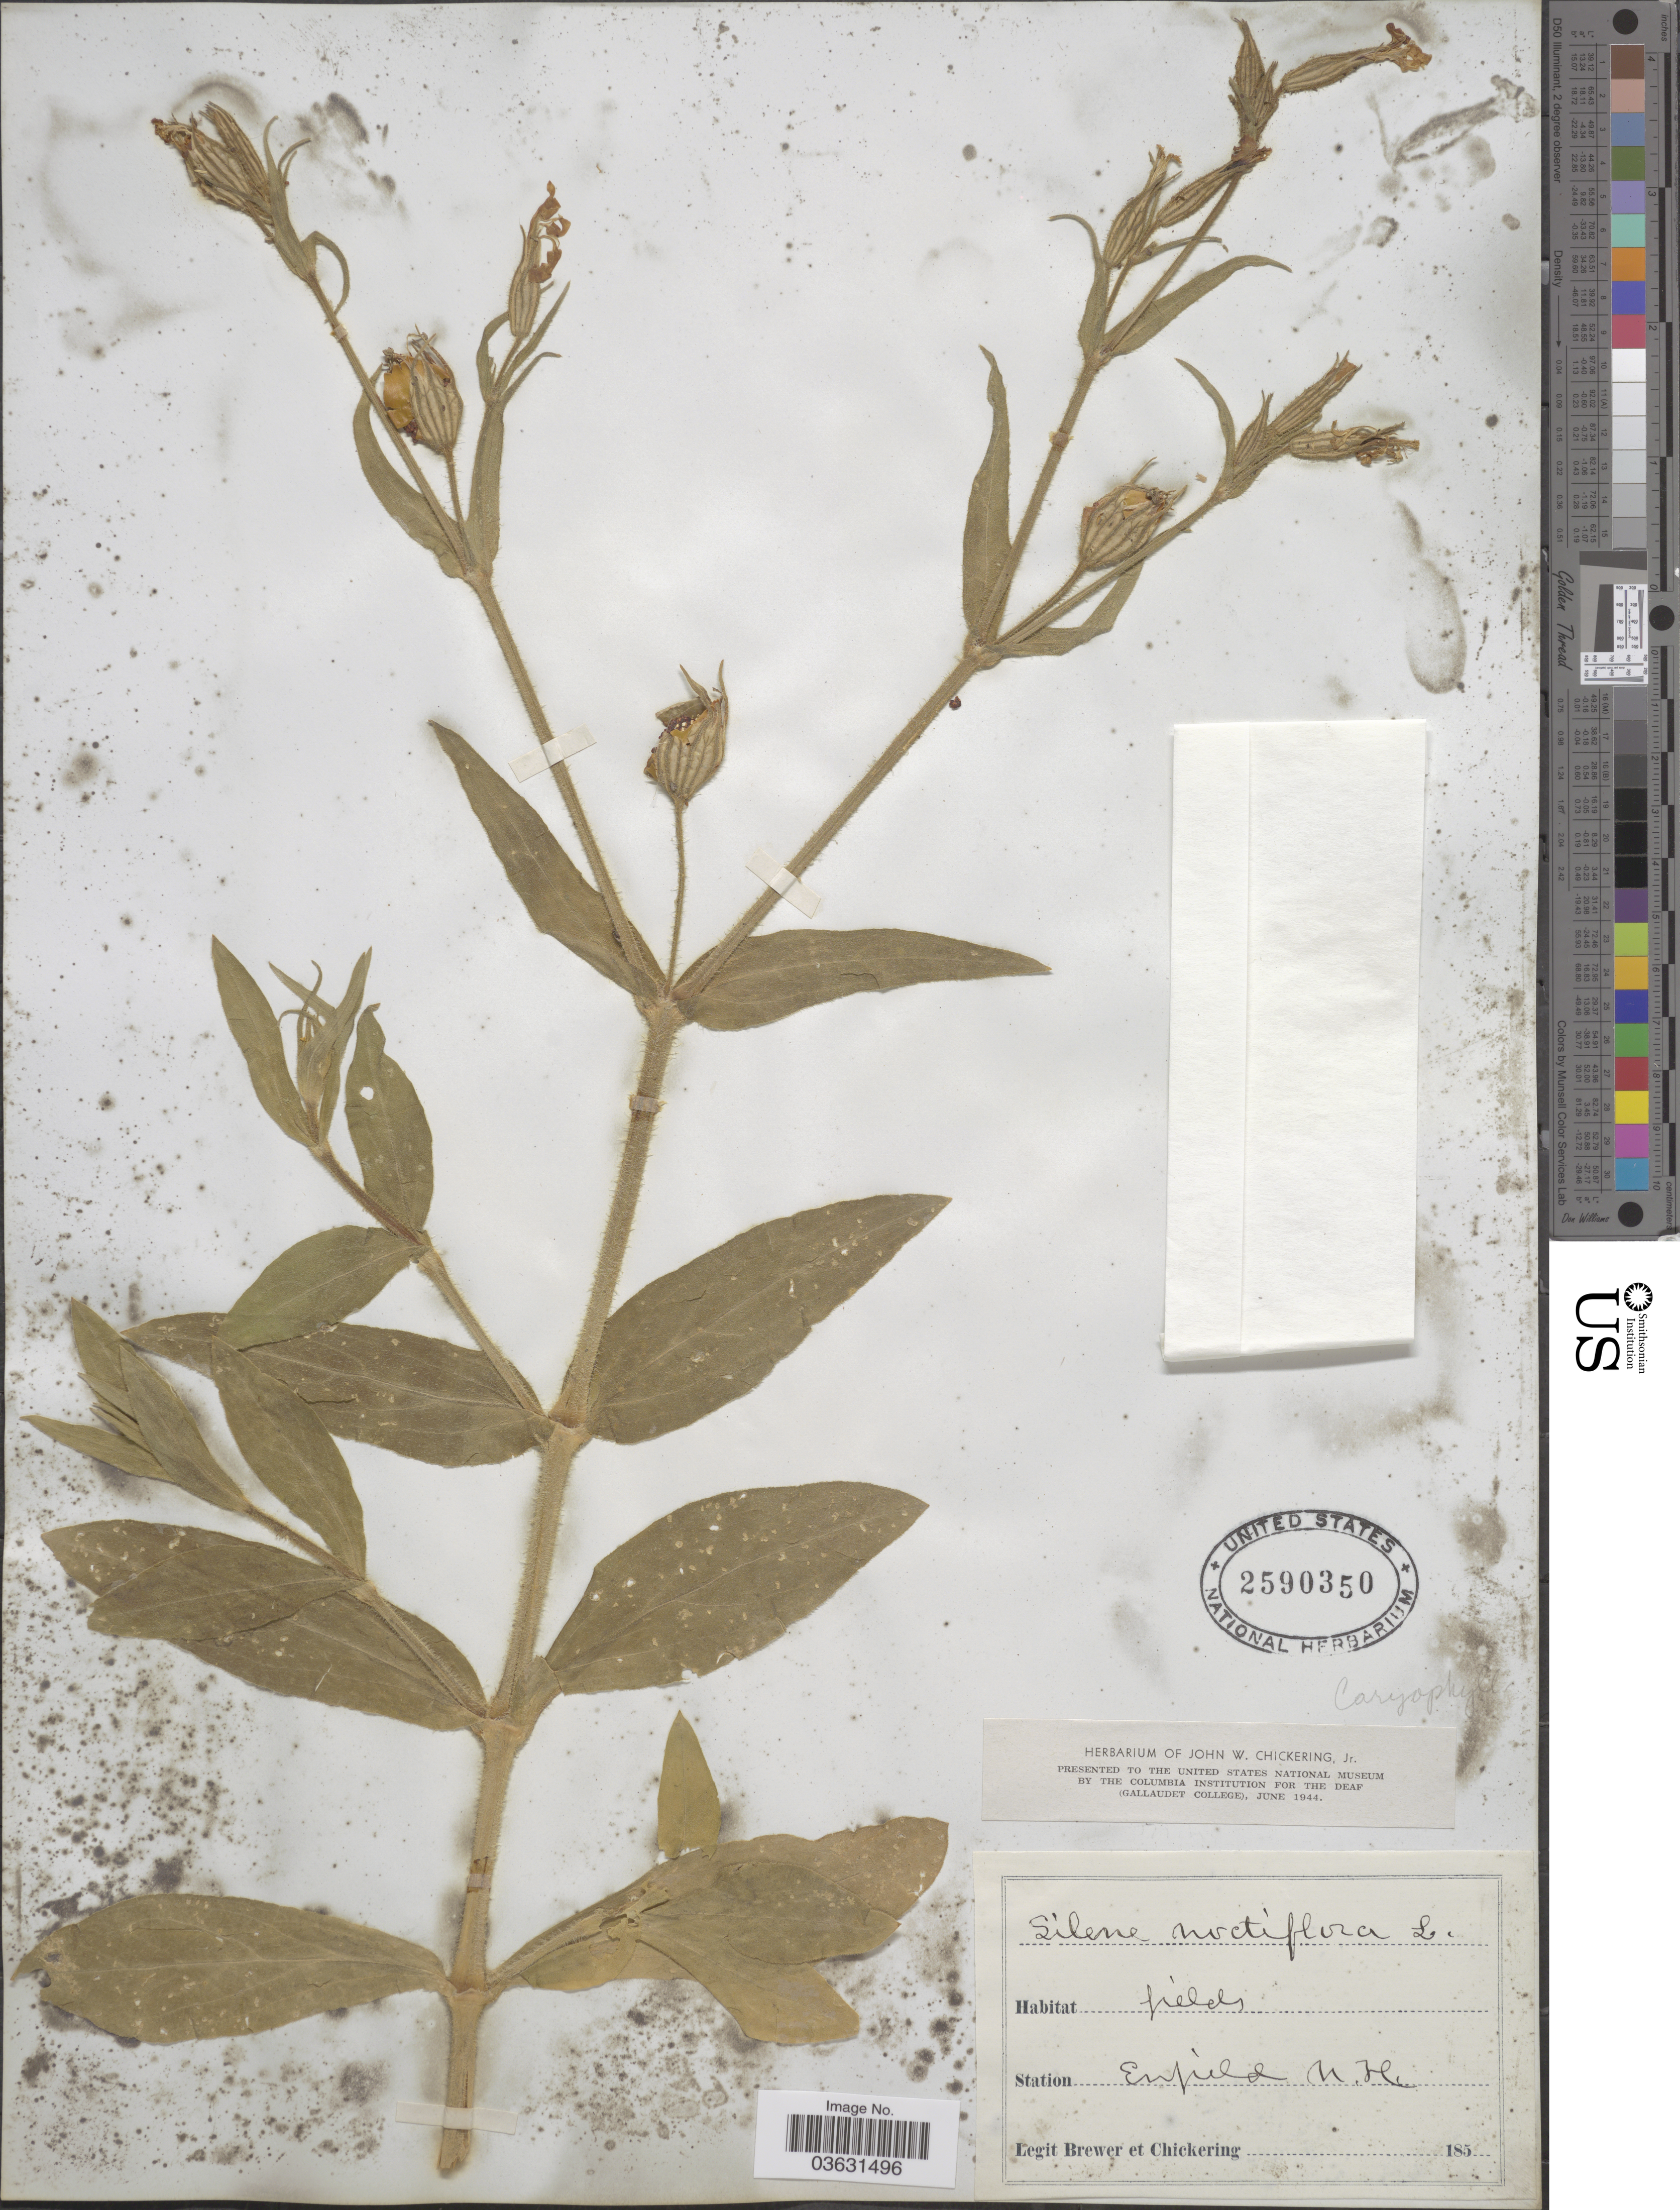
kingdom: Plantae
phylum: Tracheophyta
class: Magnoliopsida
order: Caryophyllales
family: Caryophyllaceae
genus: Silene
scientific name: Silene noctiflora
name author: L.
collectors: -. Brewer & J. Chickering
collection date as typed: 185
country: United States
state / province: New Hampshire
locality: Enfield.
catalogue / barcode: US 2590350